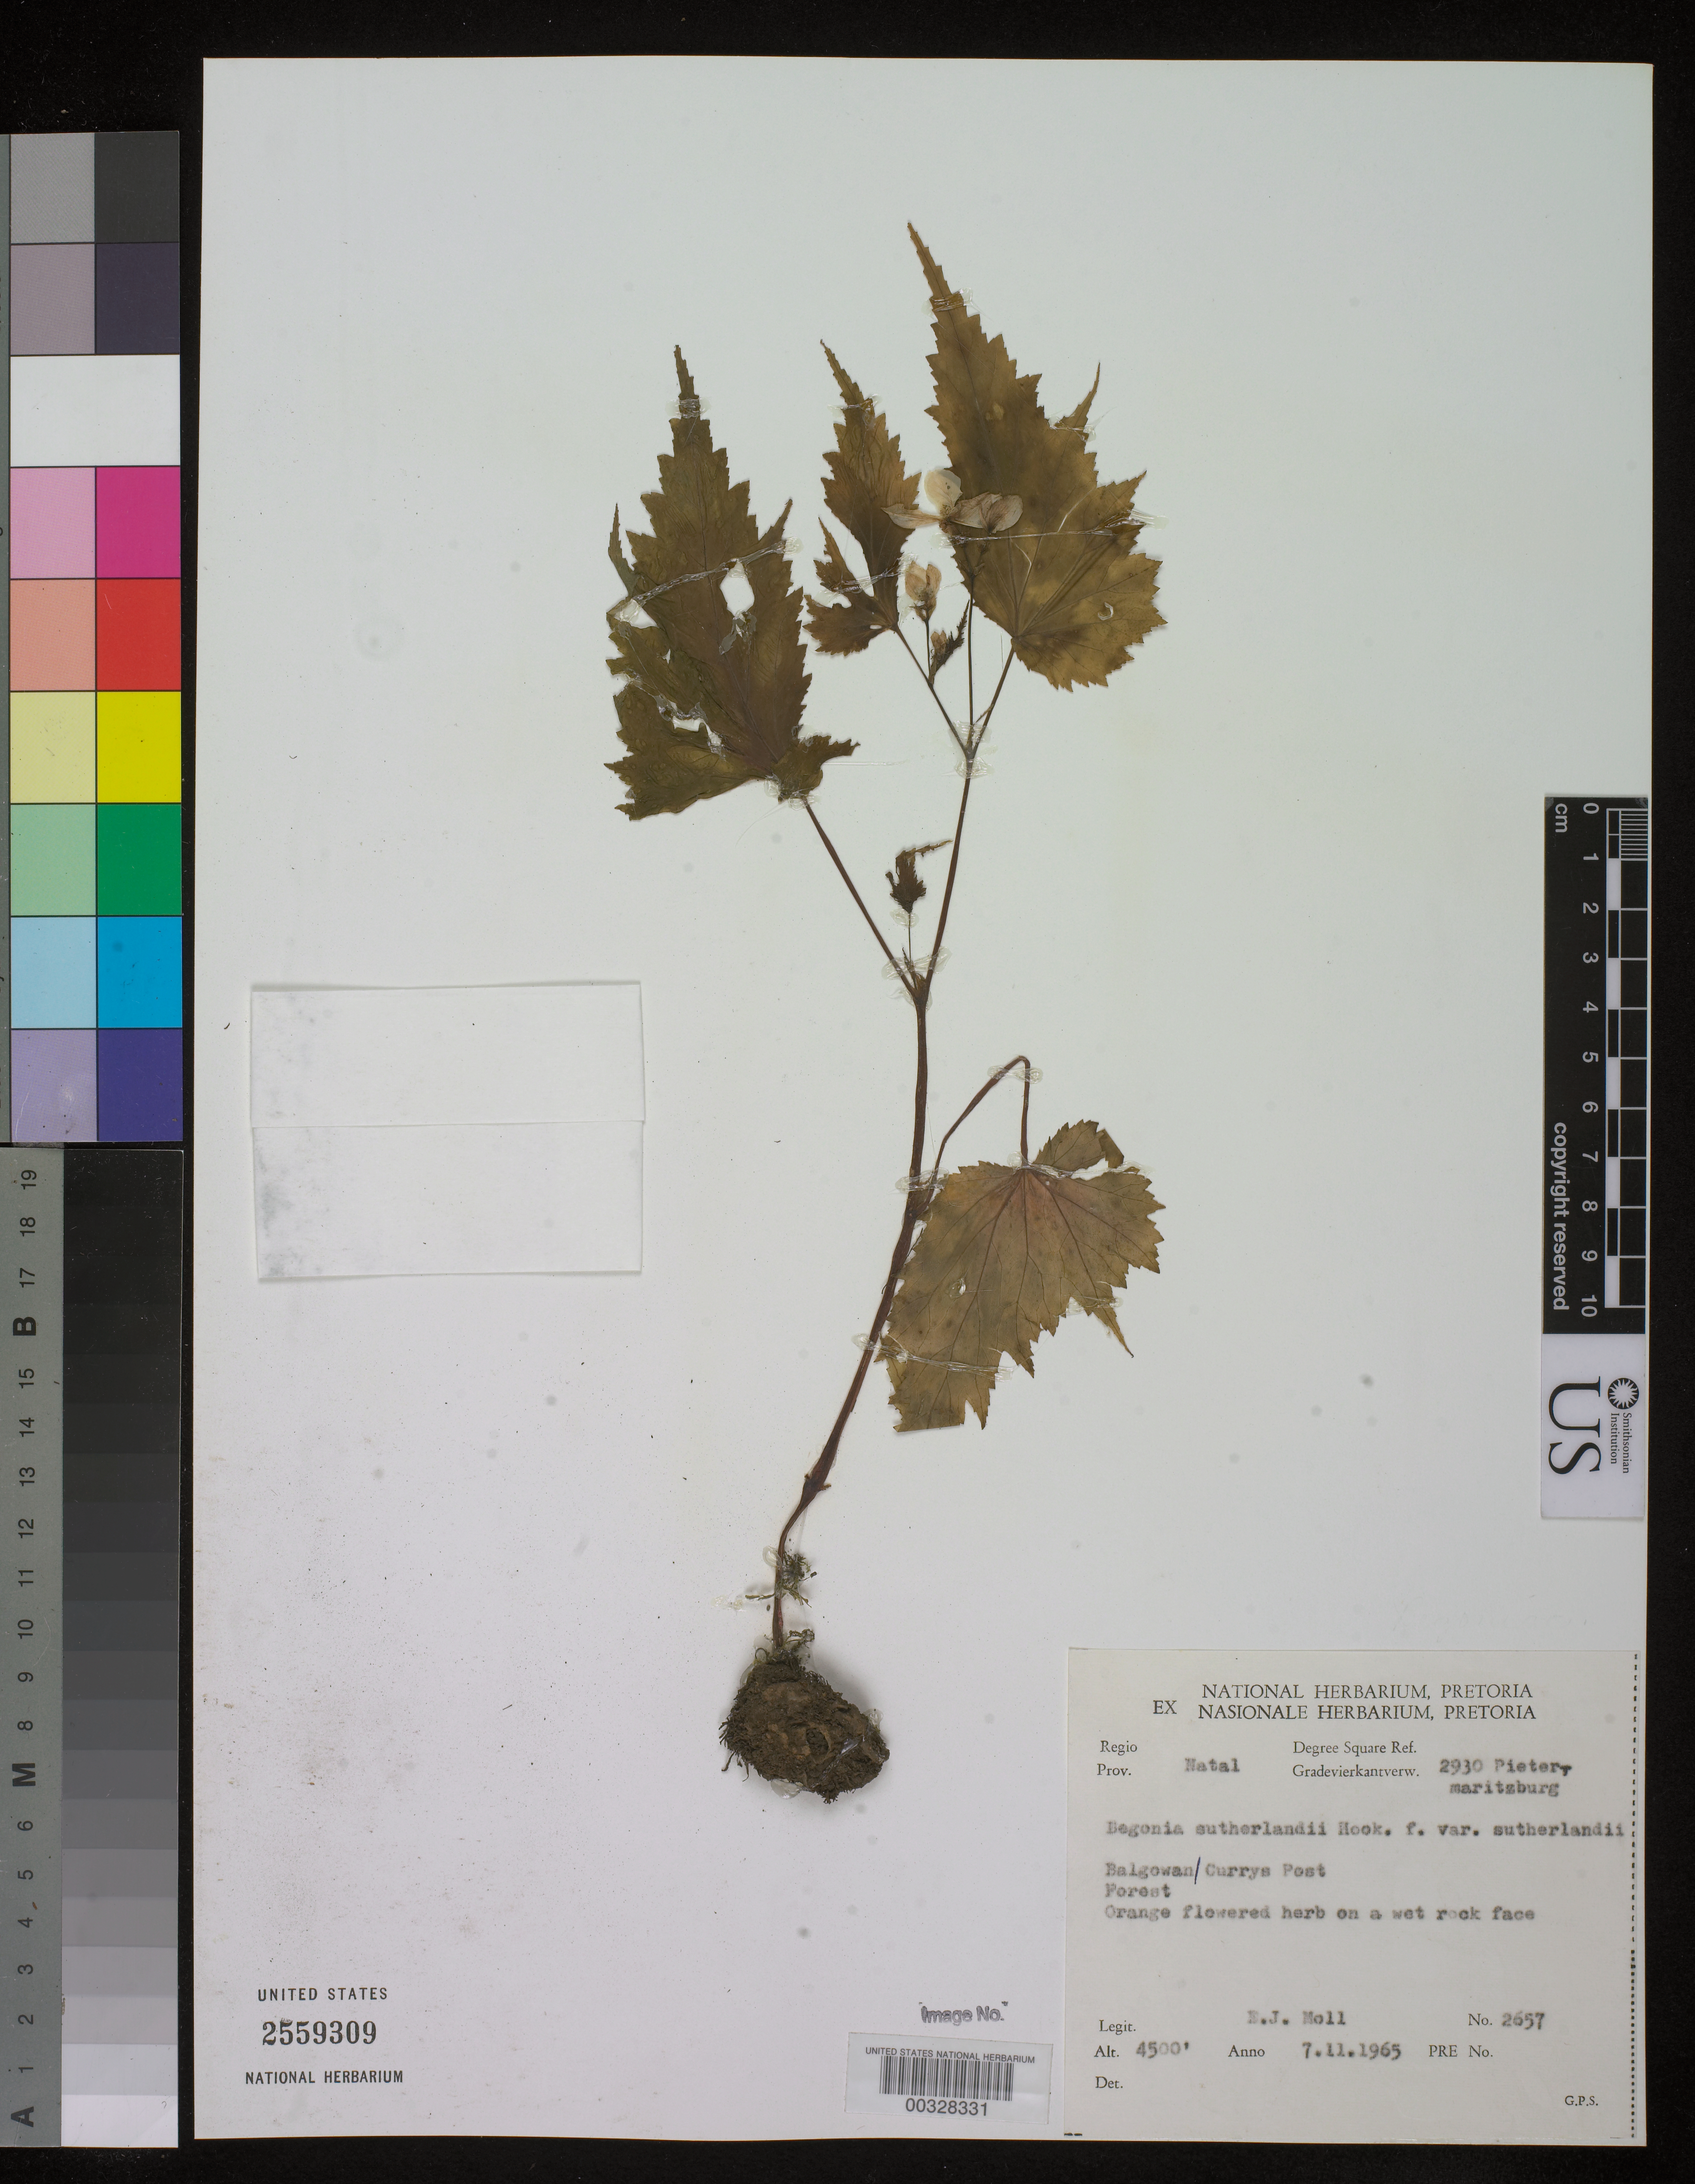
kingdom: Plantae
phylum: Tracheophyta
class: Magnoliopsida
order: Cucurbitales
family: Begoniaceae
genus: Begonia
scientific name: Begonia sutherlandii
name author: Hook. f.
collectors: E. J. Moll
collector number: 2657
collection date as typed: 07 Nov 1965 or 11 Jul 1965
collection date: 1965-07-11 or 1965-11-07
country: South Africa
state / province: KwaZulu-Natal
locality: Balgowan currya post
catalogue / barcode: US 2559309